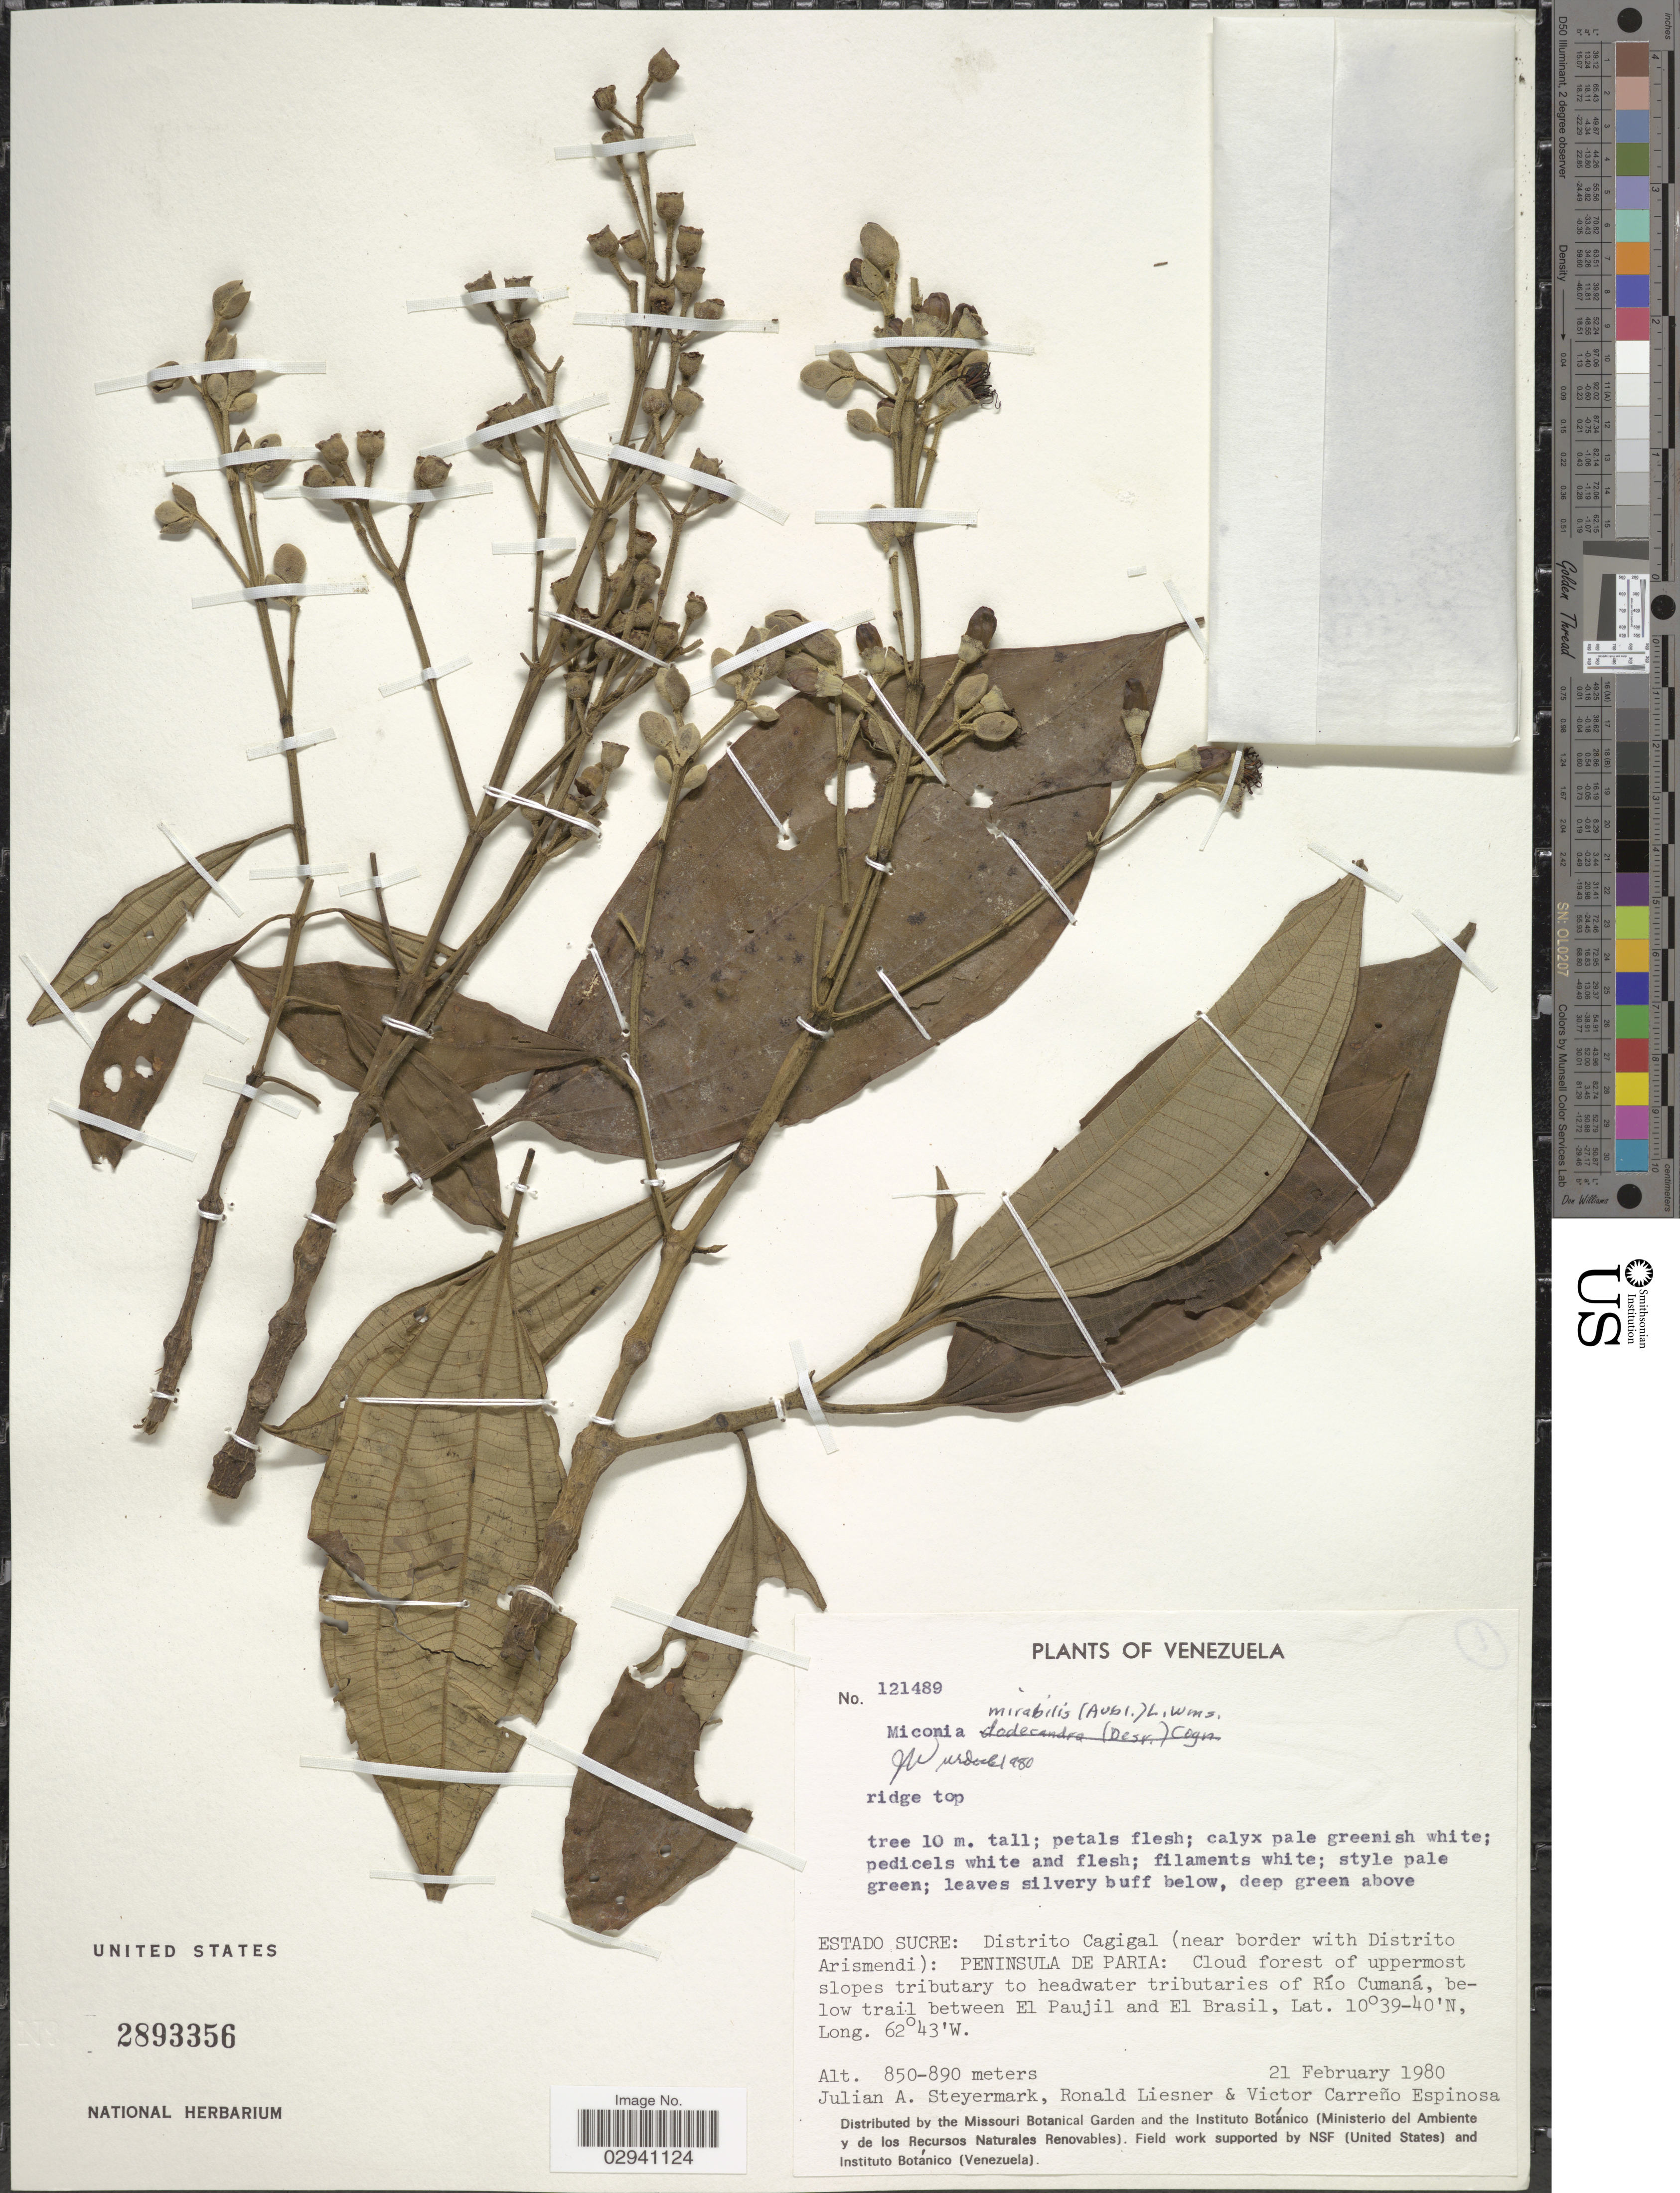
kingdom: Plantae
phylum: Tracheophyta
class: Magnoliopsida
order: Myrtales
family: Melastomataceae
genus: Miconia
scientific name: Miconia mirabilis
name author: (Aubl.) L.O. Williams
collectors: J. Steyermark, R. L. Liesner & V. Espinosa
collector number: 121489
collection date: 1980-02-21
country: Venezuela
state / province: Sucre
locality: Estado Sucre: Distrito Cagigal (near border with Distrito Arismendi): Peninsula de Paria: Cloud forest of uppermost slopes tributary to headwater tributaries of Río Cumaná, below trail between El Paujil and El Brasil.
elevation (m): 850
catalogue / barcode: US 2893356